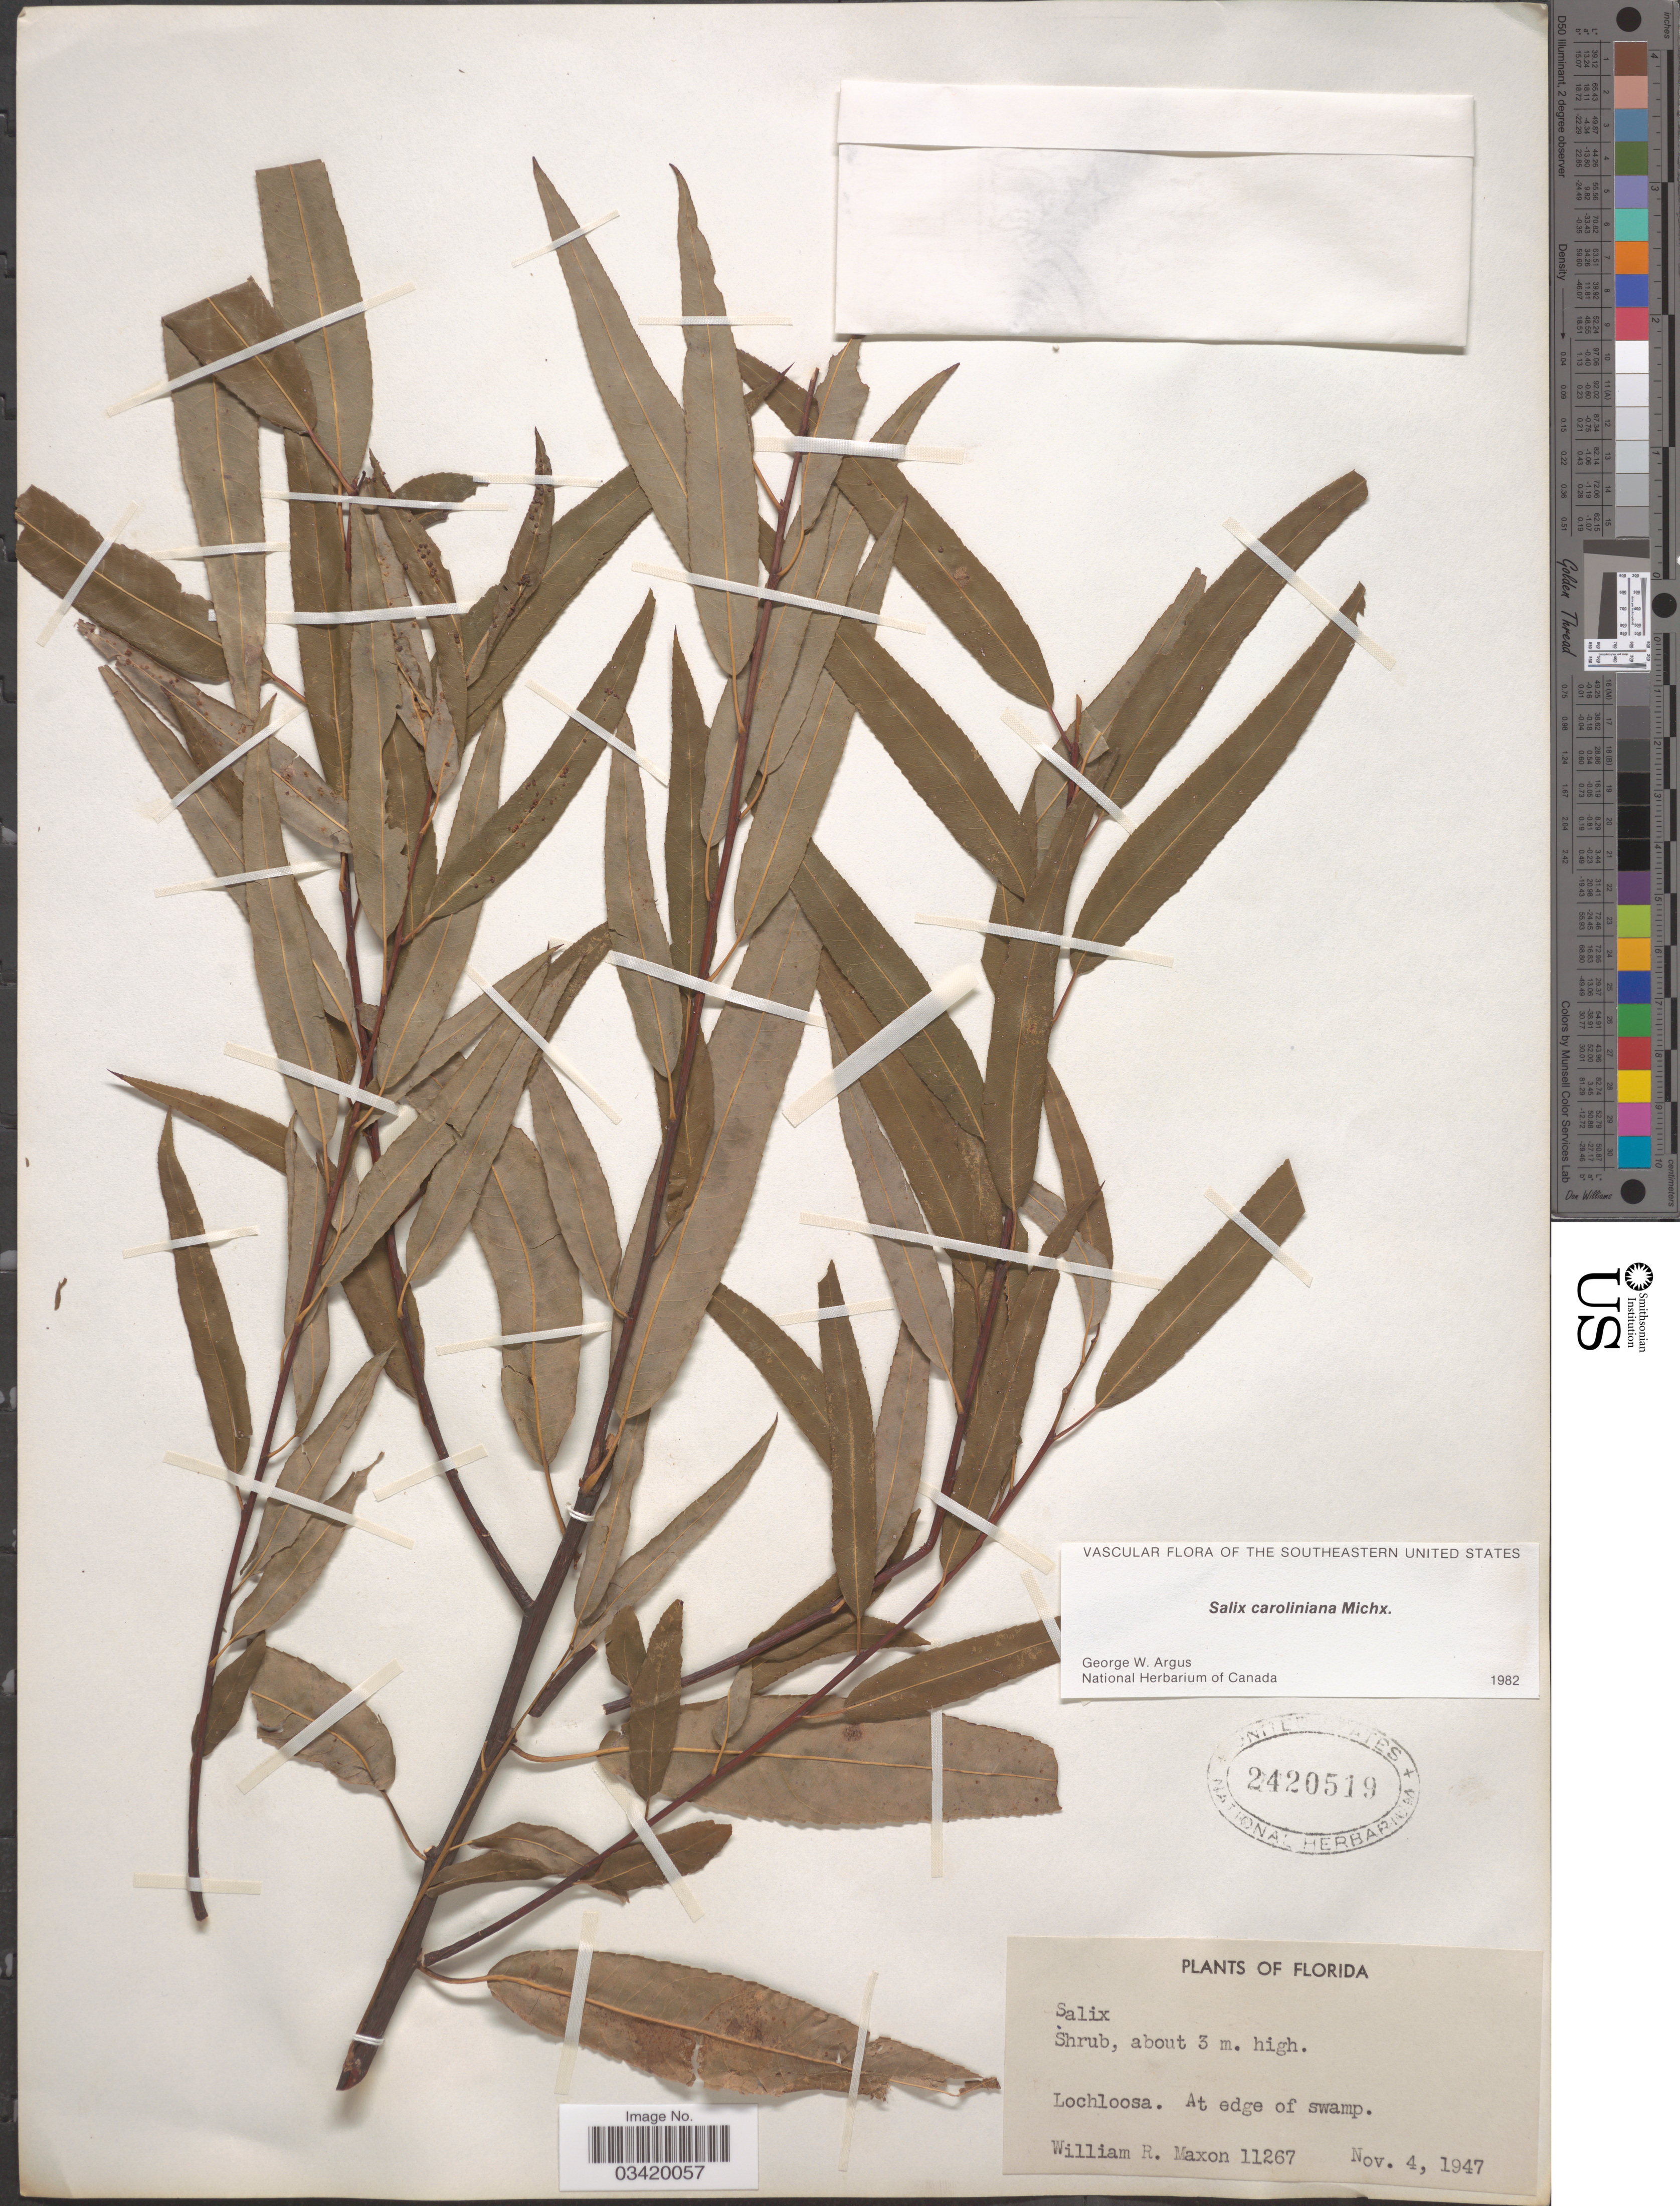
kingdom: Plantae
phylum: Tracheophyta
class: Magnoliopsida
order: Malpighiales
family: Salicaceae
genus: Salix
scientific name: Salix longipes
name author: Shuttlew. ex Andersson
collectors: W. R. Maxon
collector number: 11267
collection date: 1947-11-04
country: United States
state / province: Florida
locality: Lochloosa. At edge of swamp.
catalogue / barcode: US 2420519